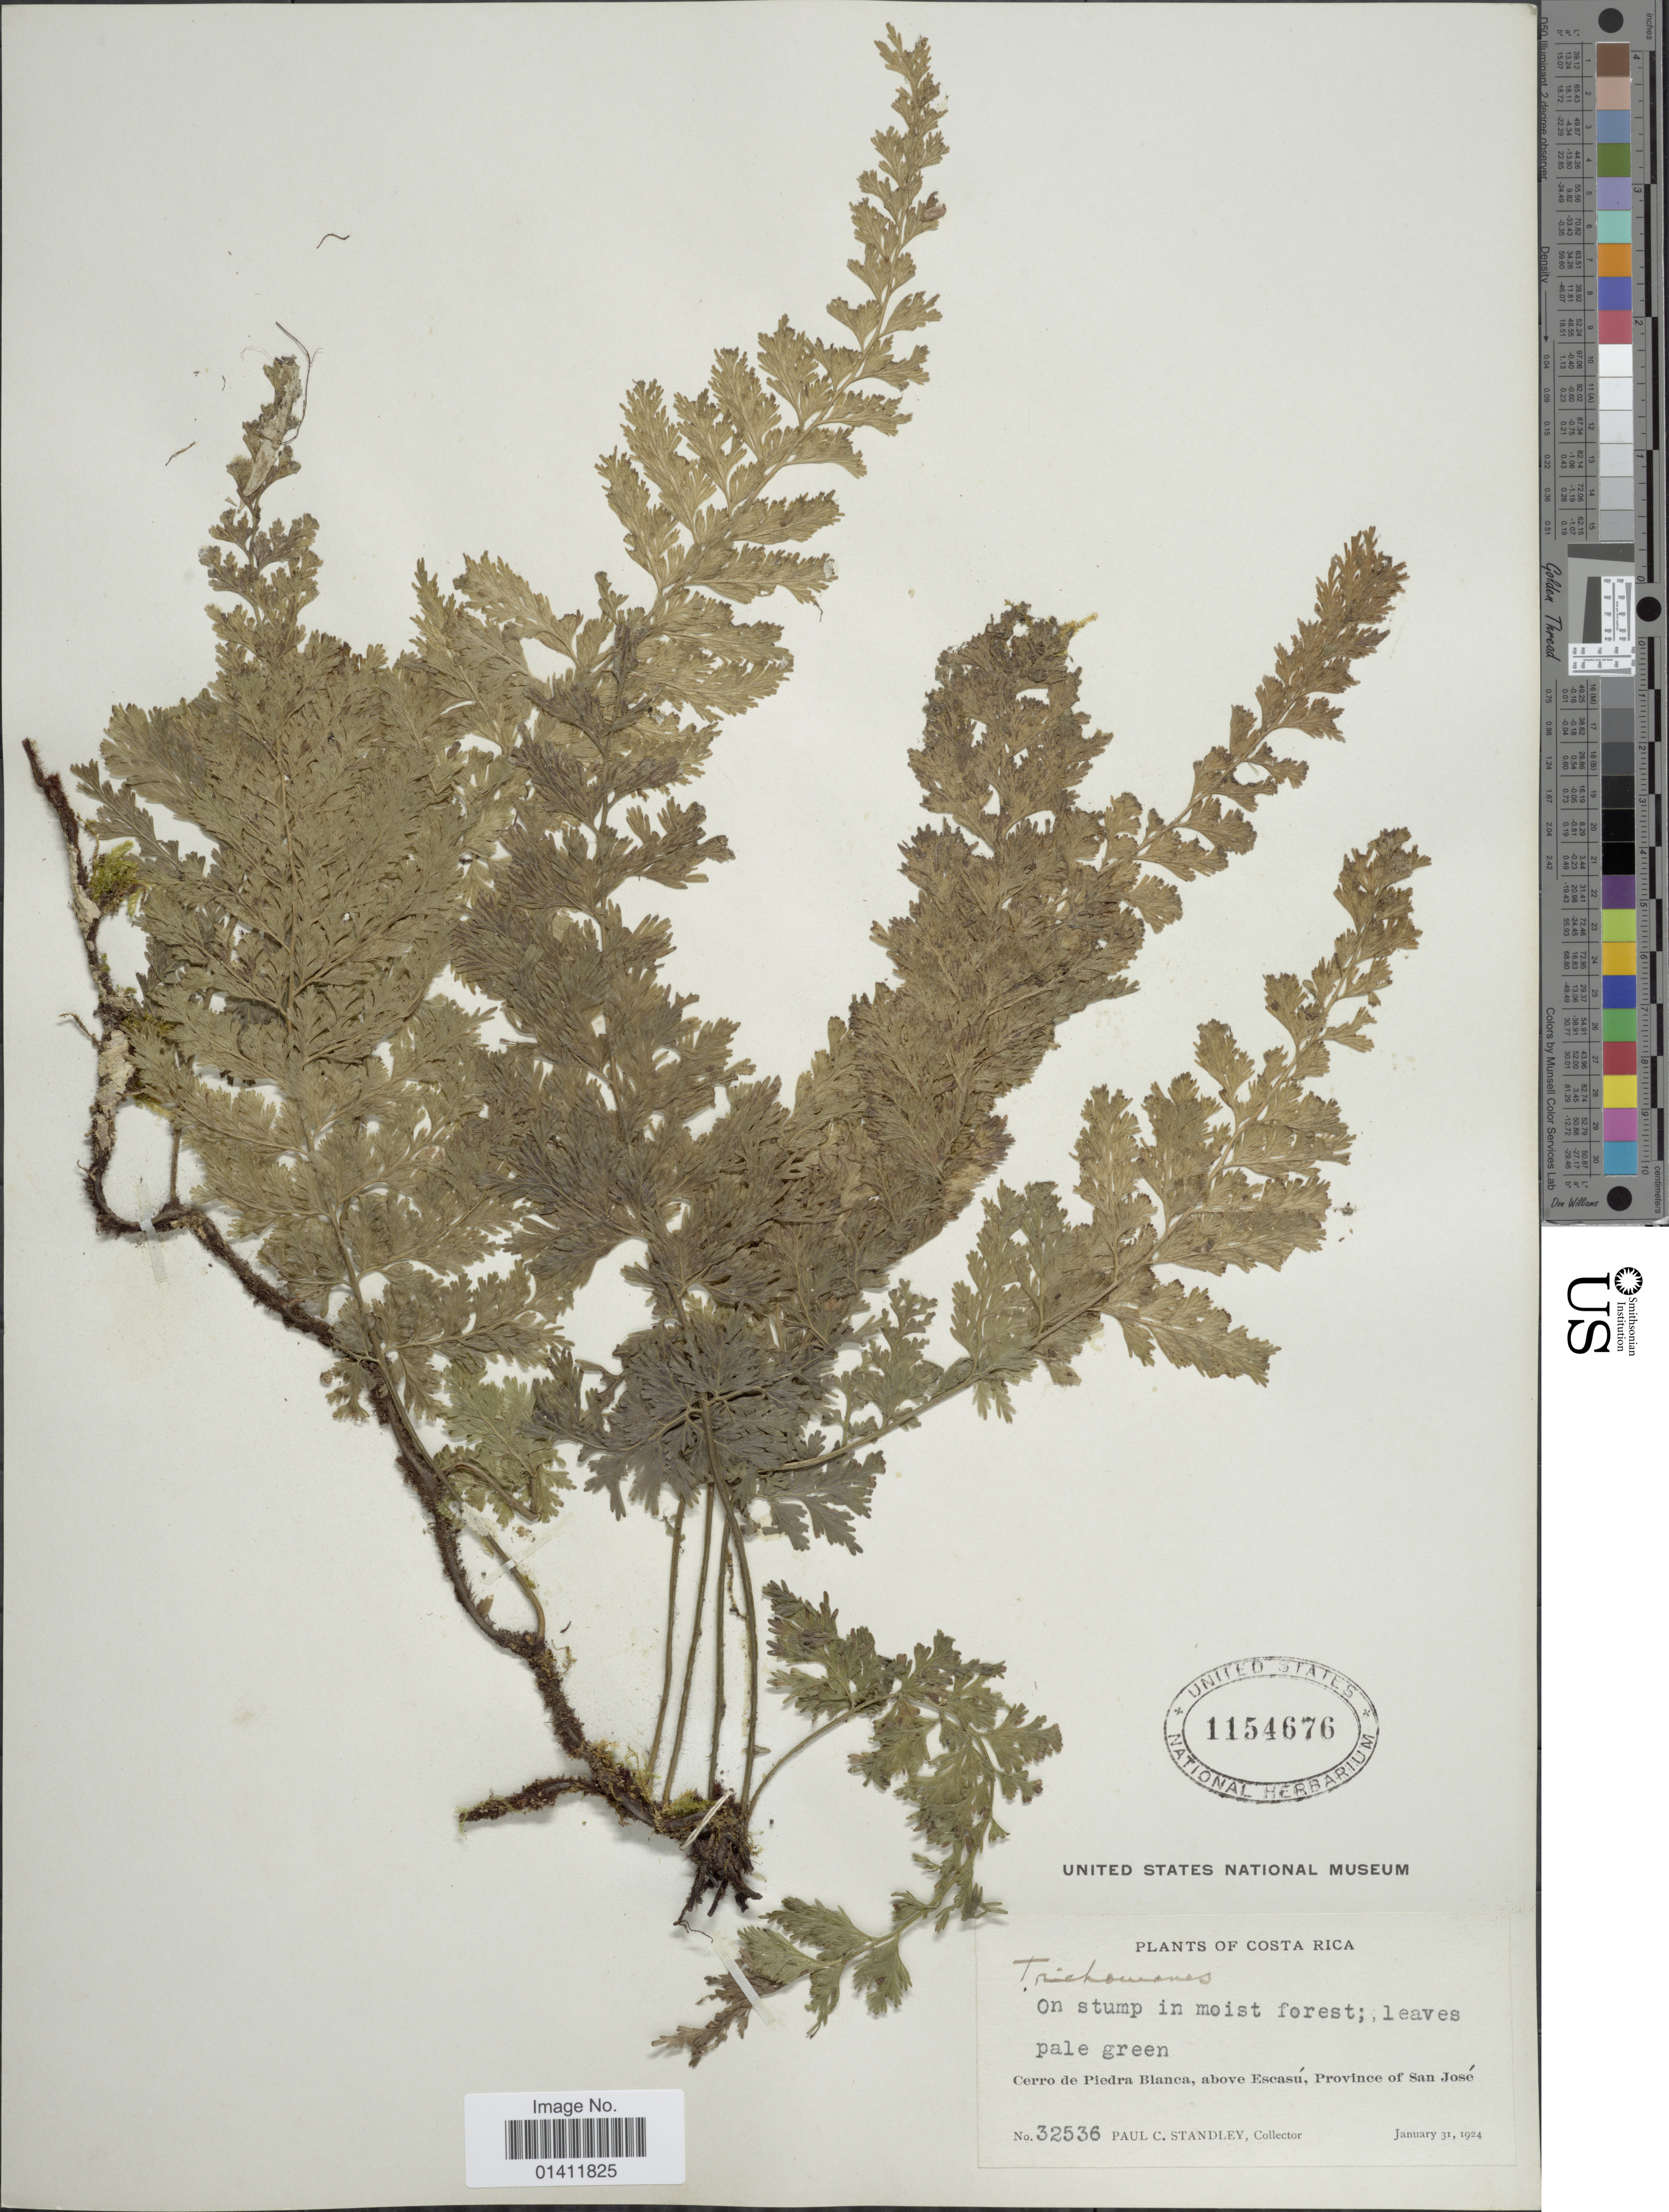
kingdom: Plantae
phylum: Tracheophyta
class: Polypodiopsida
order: Hymenophyllales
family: Hymenophyllaceae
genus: Vandenboschia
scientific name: Vandenboschia radicans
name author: (Sw.) Copel.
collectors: P. C. Standley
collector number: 32536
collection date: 1924-01-31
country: Costa Rica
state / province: San José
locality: Cerro de Piedra Blanca, above Escasu, Province of San Jose.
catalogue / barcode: US 1154676